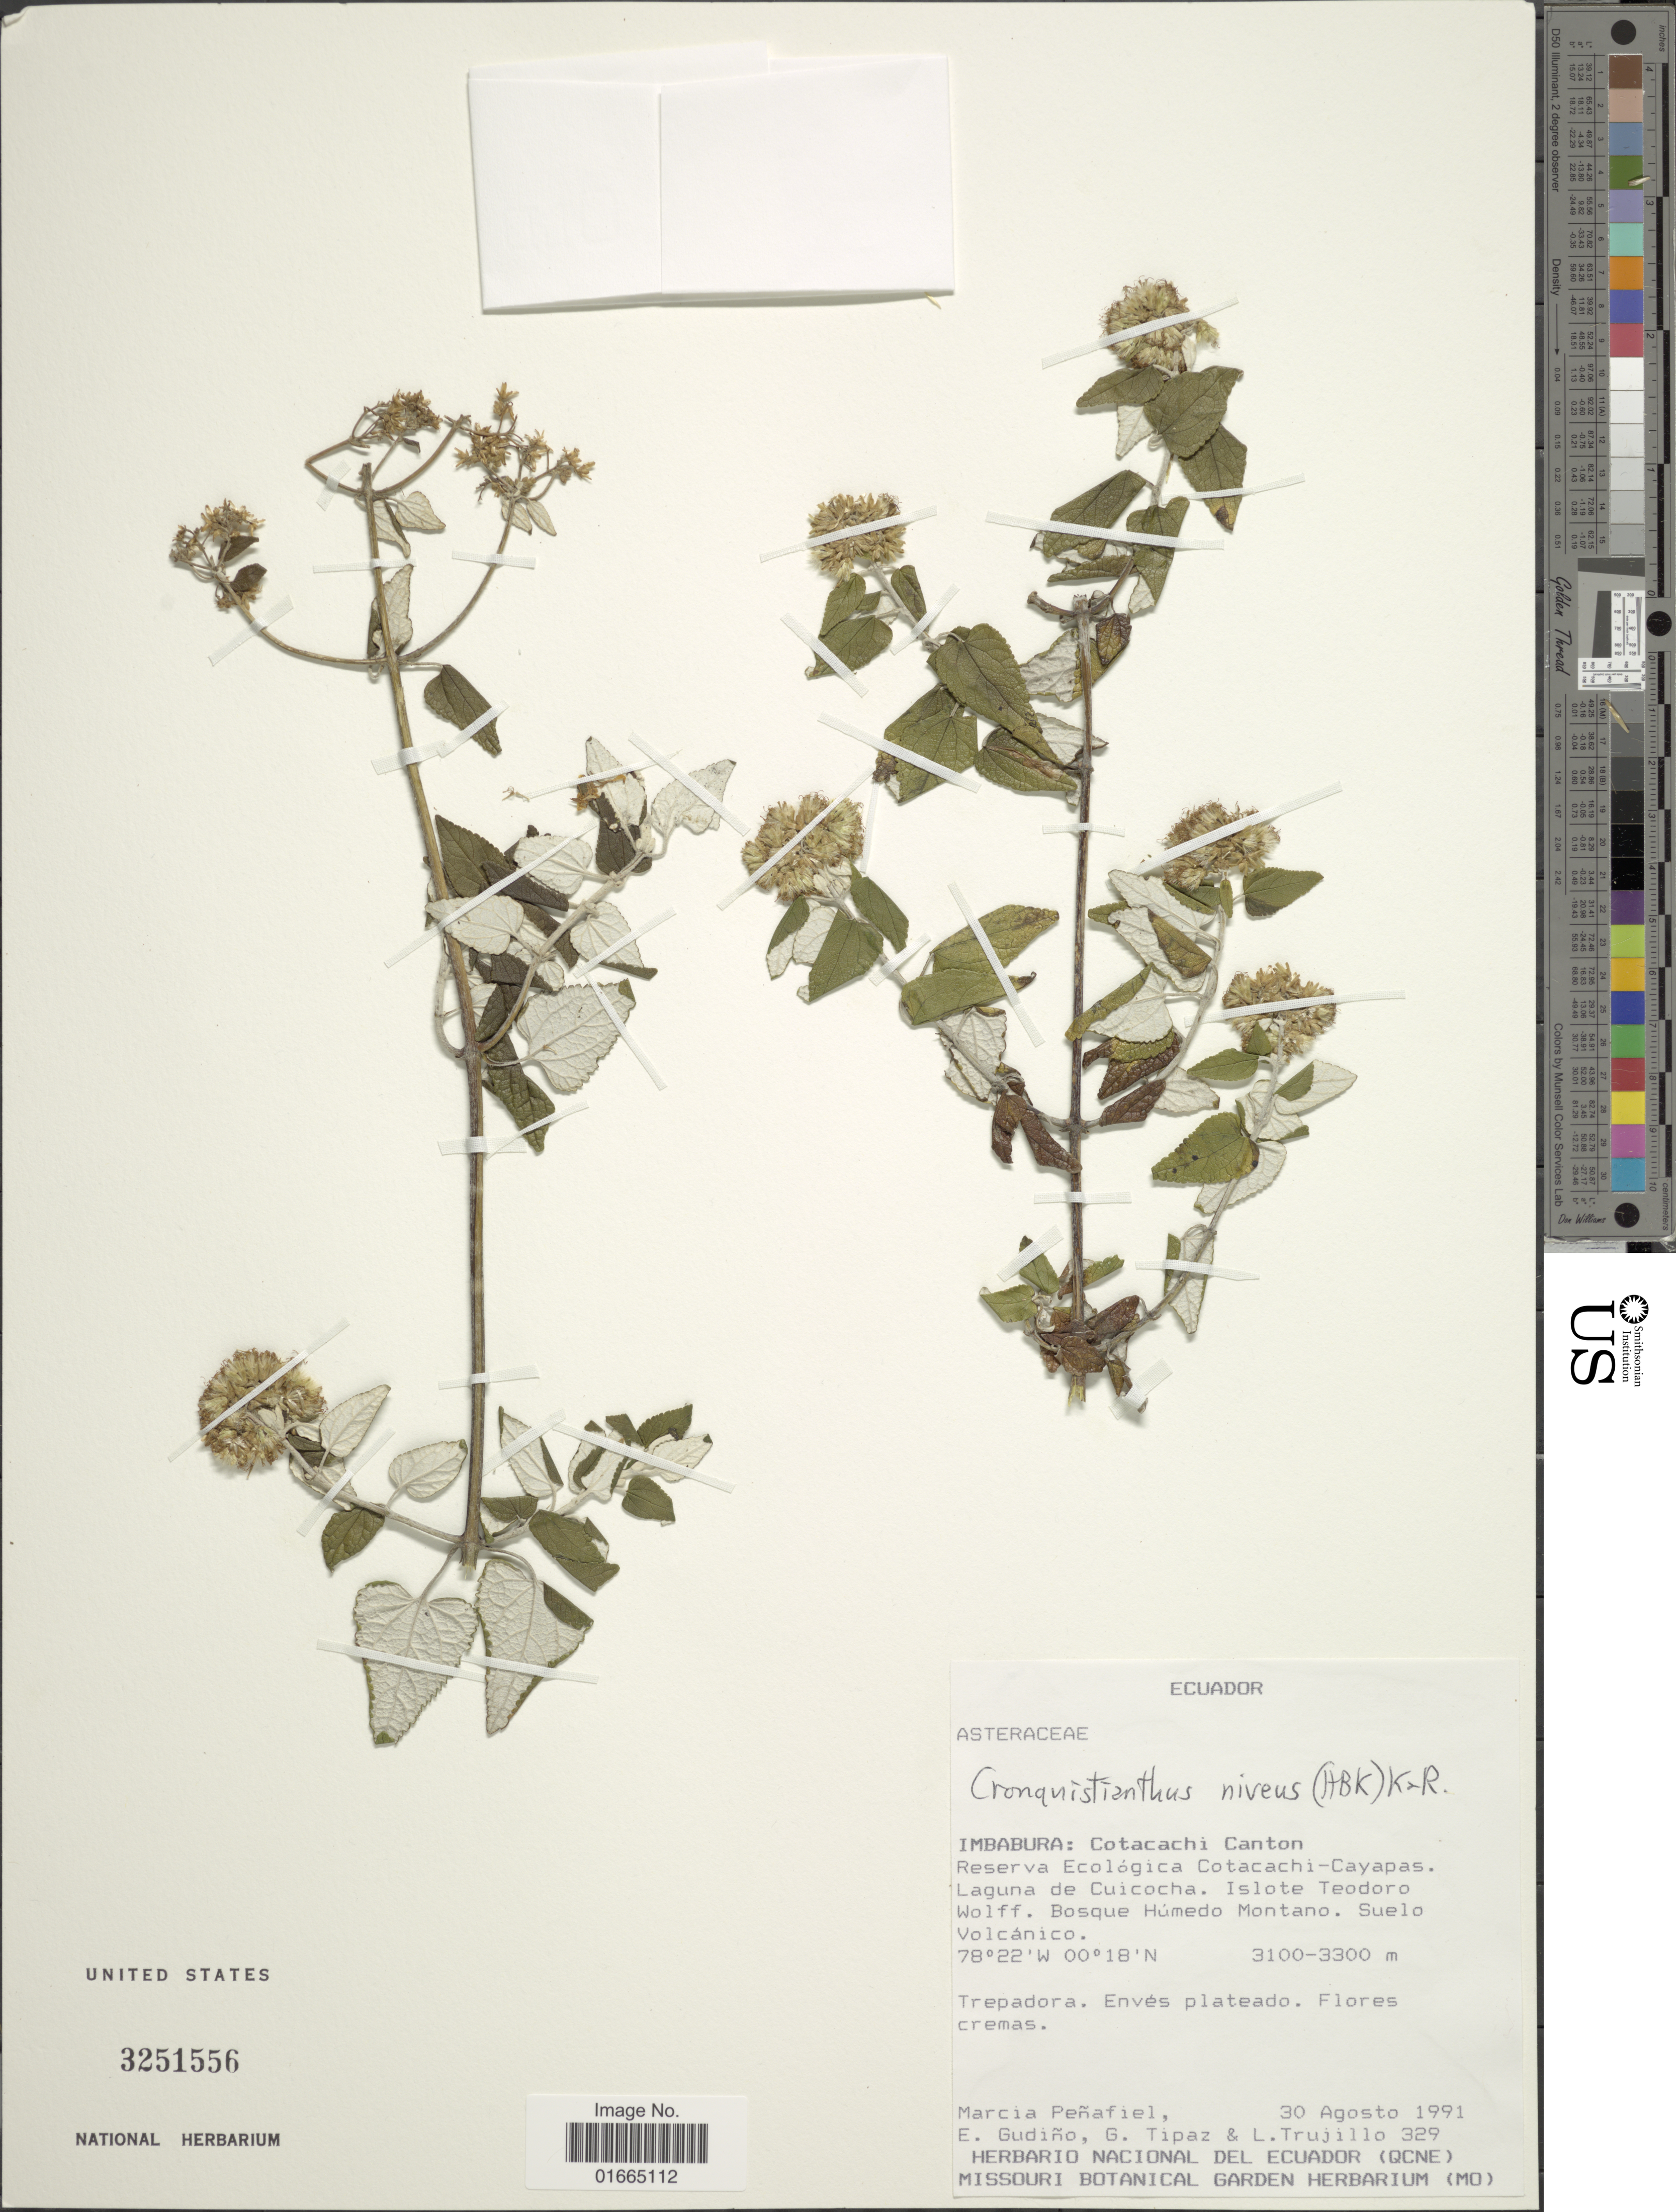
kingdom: Plantae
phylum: Tracheophyta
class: Magnoliopsida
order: Asterales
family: Asteraceae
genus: Cronquistianthus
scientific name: Cronquistianthus niveus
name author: (Kunth) R.M. King & H. Rob.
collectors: M. Penafiel, E. Gudiño, G. Tipaz & L. Trujillo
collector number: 329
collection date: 1991-08-30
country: Ecuador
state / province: Imbabura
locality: Imbabura: Cotacahi Canton. Reserva Ecológica Cotacachi-Cayapas. Laguna de Cuichoca. Islote Teodoro Wolff. Bosque Húmedo Montano. Suelo Volcánico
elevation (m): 3100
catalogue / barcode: US 3251556